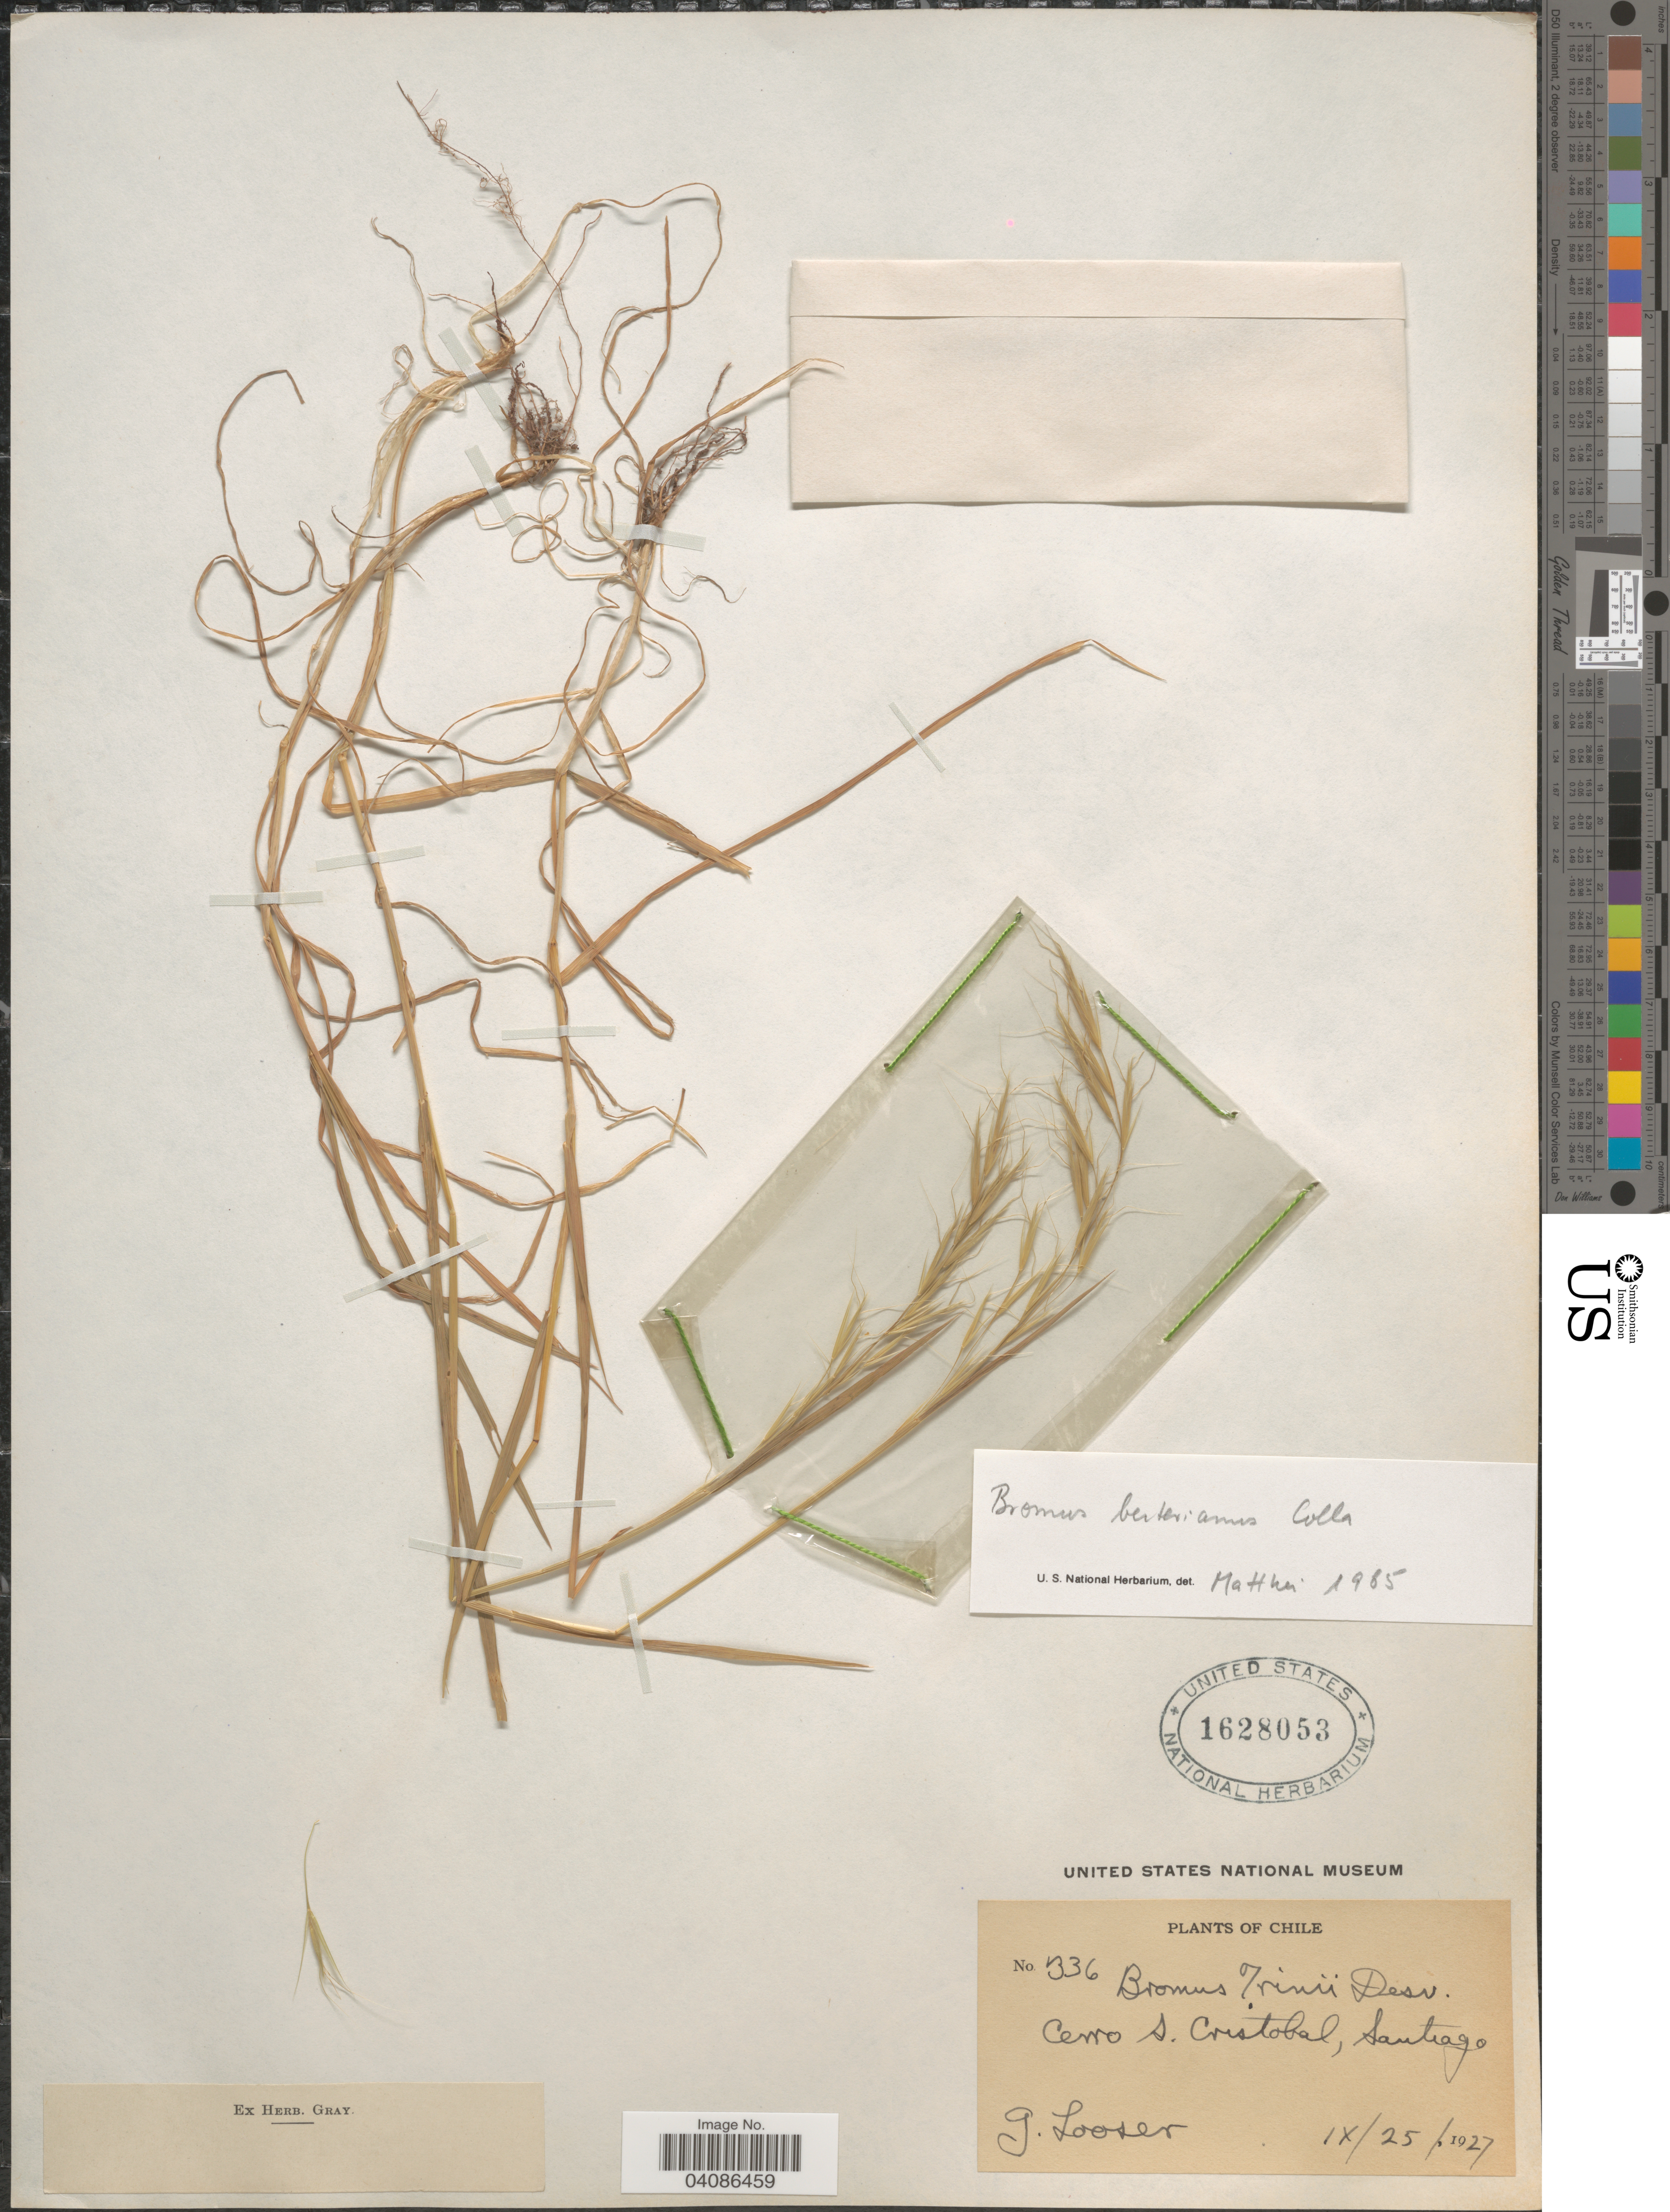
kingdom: Plantae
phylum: Tracheophyta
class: Liliopsida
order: Poales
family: Poaceae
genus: Bromus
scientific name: Bromus berteroanus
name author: Colla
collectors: G. Looser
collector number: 336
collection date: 1927-09-25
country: Chile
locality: Cerro S. Cristobal, Santiago.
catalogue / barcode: US 1628053